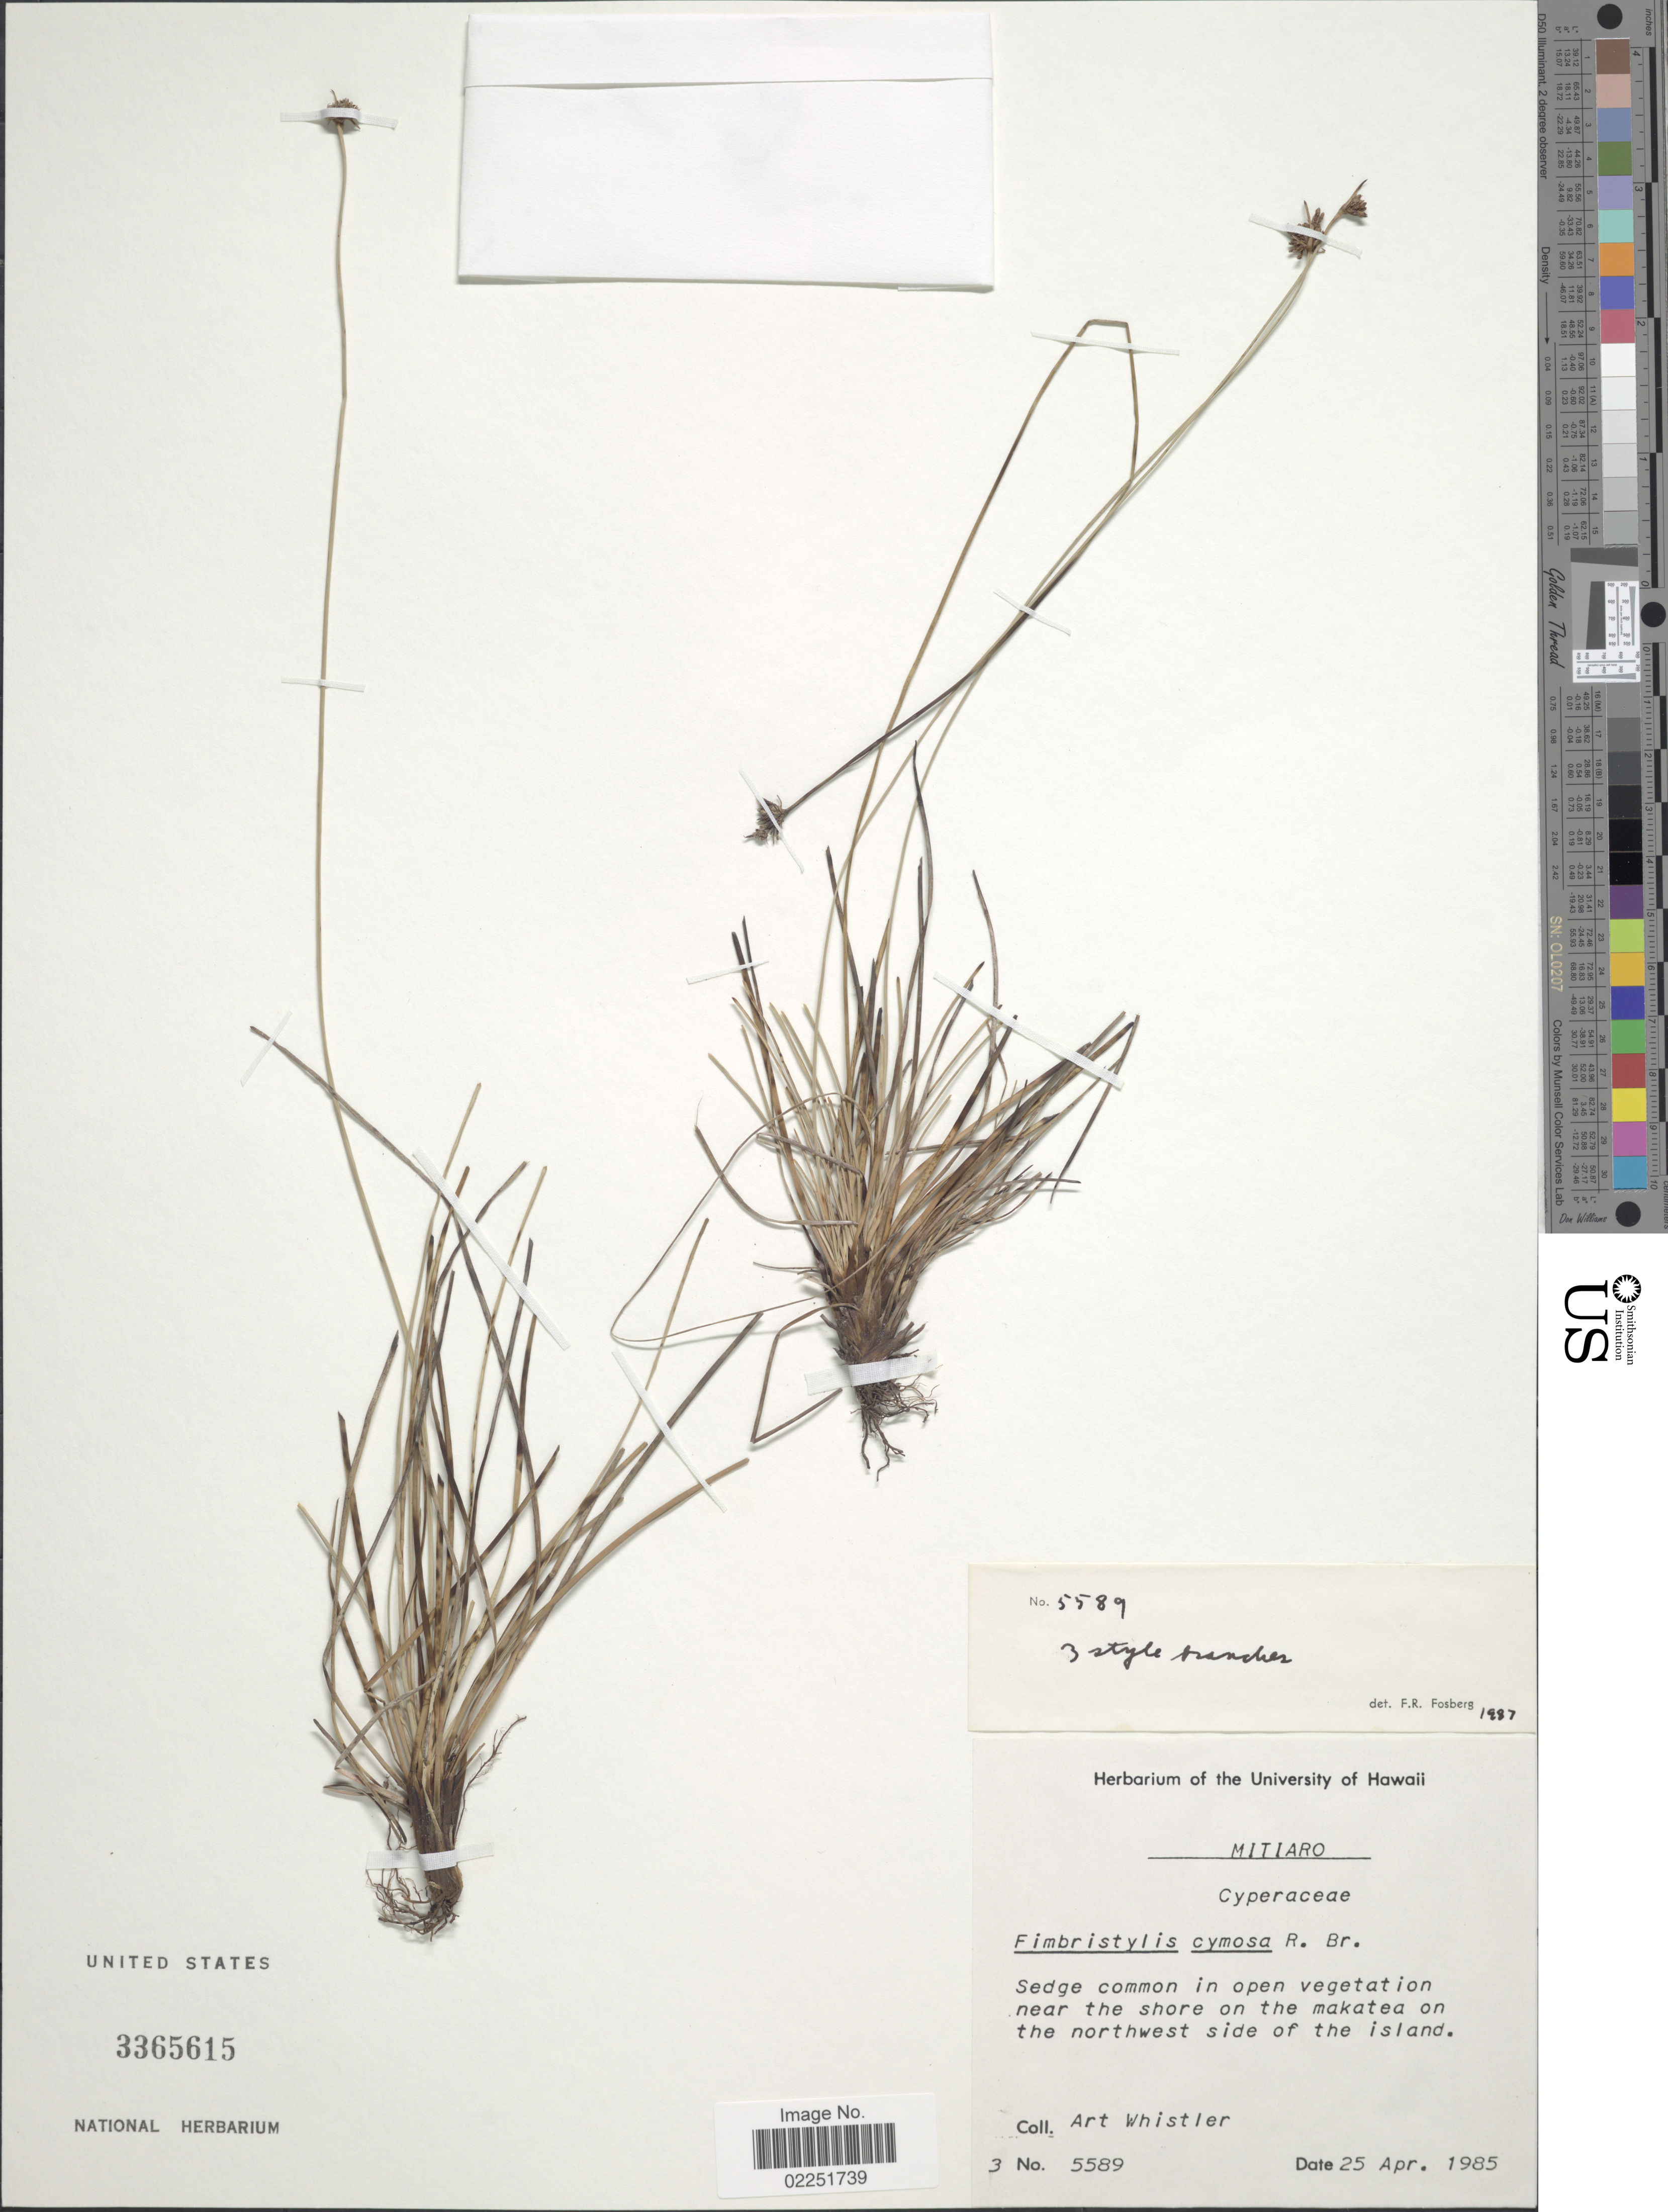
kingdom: Plantae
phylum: Tracheophyta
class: Liliopsida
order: Poales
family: Cyperaceae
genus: Fimbristylis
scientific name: Fimbristylis cymosa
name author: R. Br.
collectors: A. Whistler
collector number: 5589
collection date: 1985-04-25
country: Cook Islands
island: Mitiaro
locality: Near the shore on the makatea on the northwest side of the island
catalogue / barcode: US 3365615